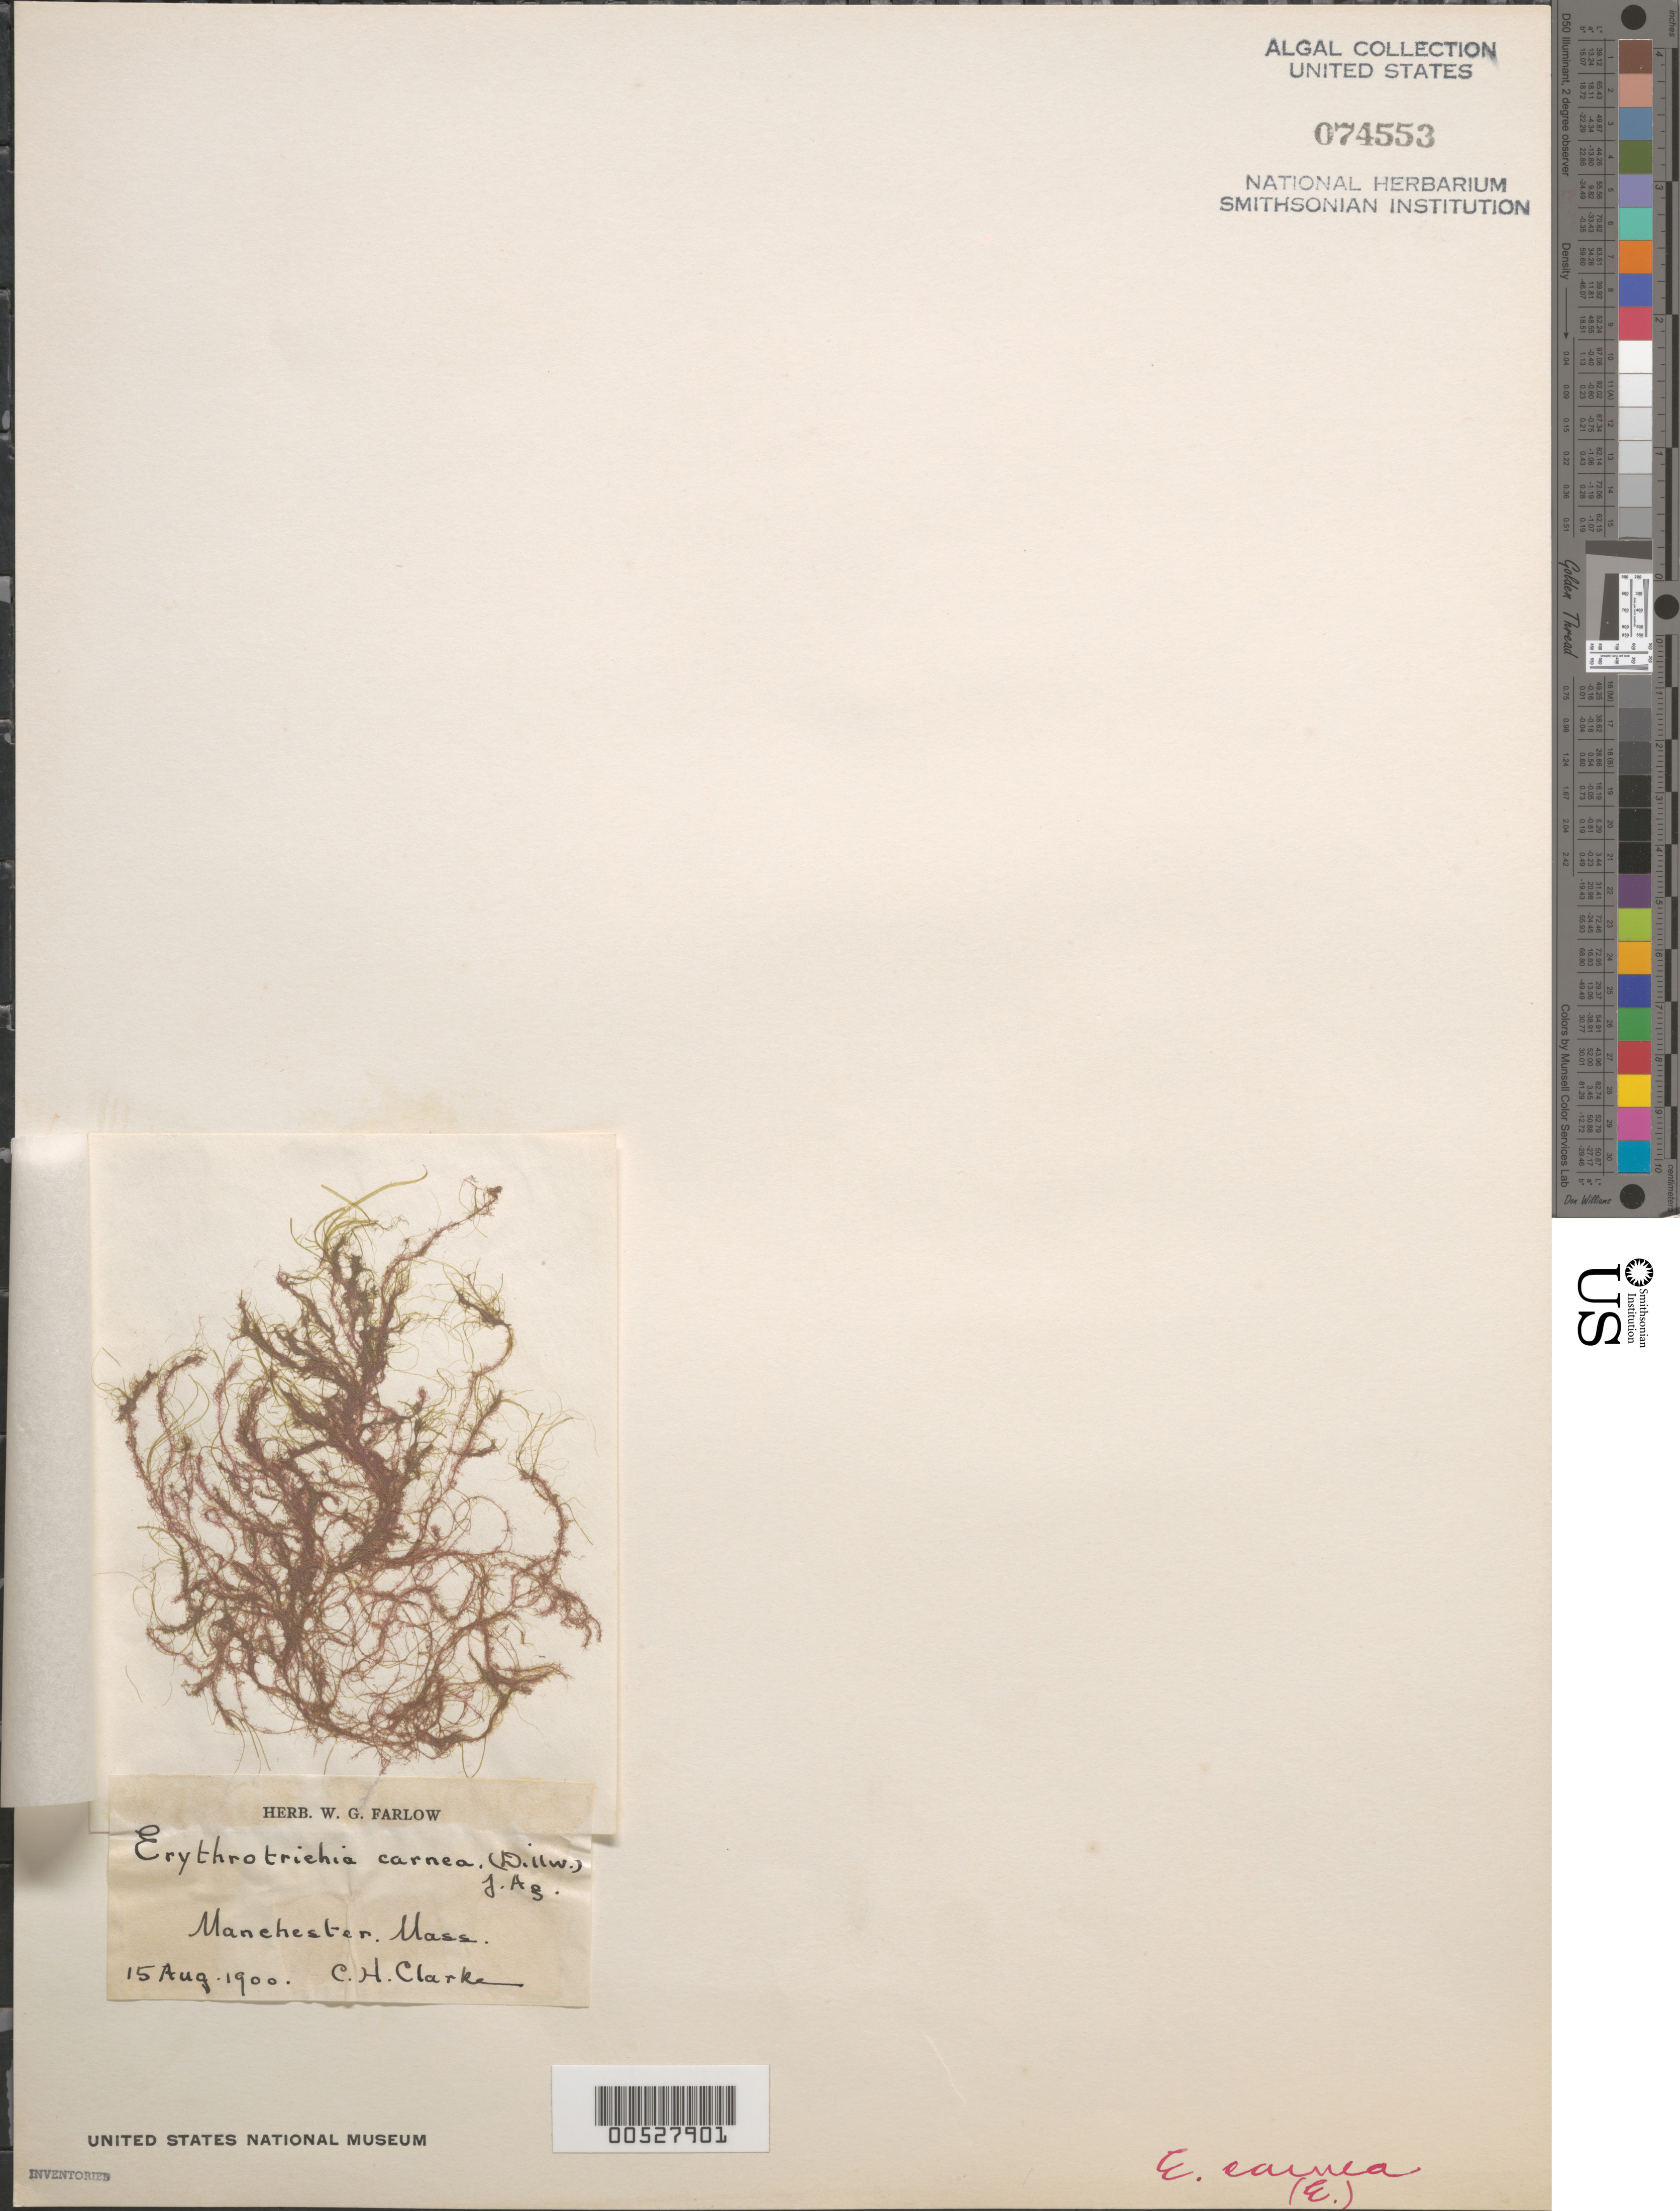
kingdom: Plantae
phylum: Rhodophyta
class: Compsopogonophyceae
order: Erythropeltidales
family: Erythrotrichiaceae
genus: Erythrotrichia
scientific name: Erythrotrichia carnea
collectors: C. H. Clarke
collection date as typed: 15 Aug 1900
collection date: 1900-08-15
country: United States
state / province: Massachusetts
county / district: Essex County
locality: Manchester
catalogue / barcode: US 74553